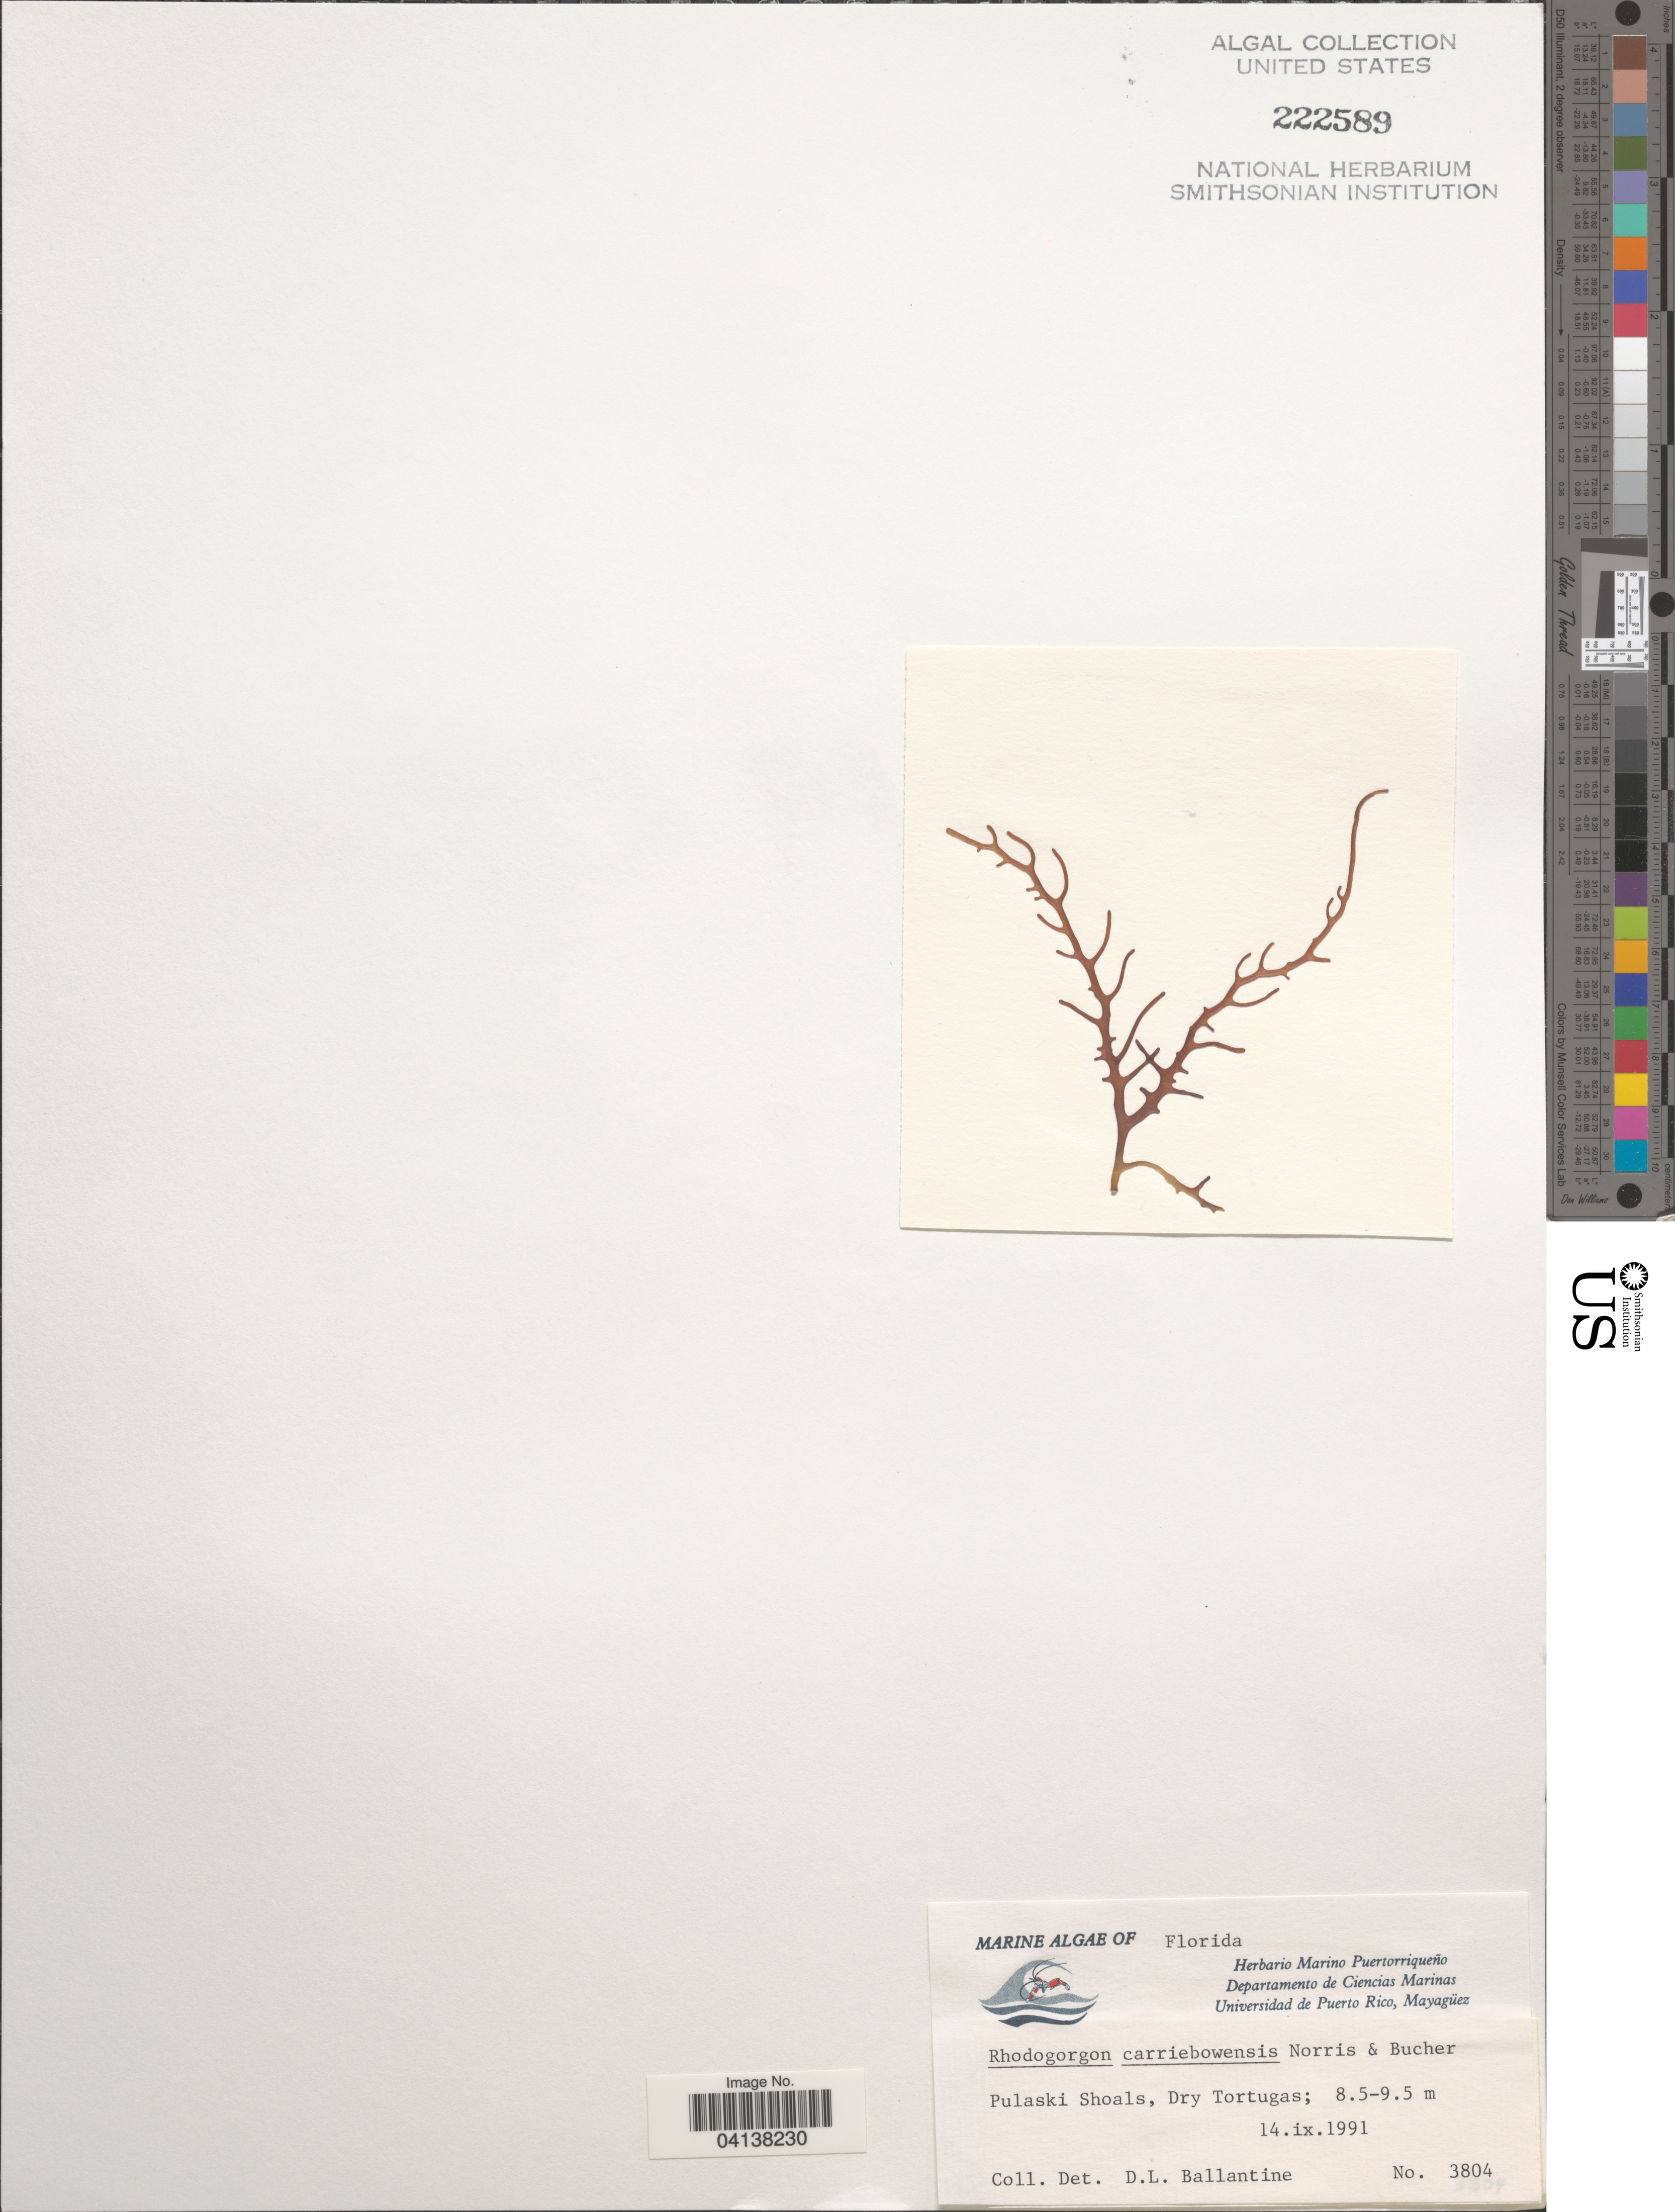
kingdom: Plantae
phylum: Rhodophyta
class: Florideophyceae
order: Rhodogorgonales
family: Rhodogorgonaceae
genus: Rhodogorgon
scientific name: Rhodogorgon ramosissima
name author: J.N. Norris & K.E. Bucher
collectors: D.L. Ballantine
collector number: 3804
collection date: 1991-09-14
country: United States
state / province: Florida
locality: Pulaski Shoals, Dry Tortugas.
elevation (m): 8.5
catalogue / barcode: US 222589